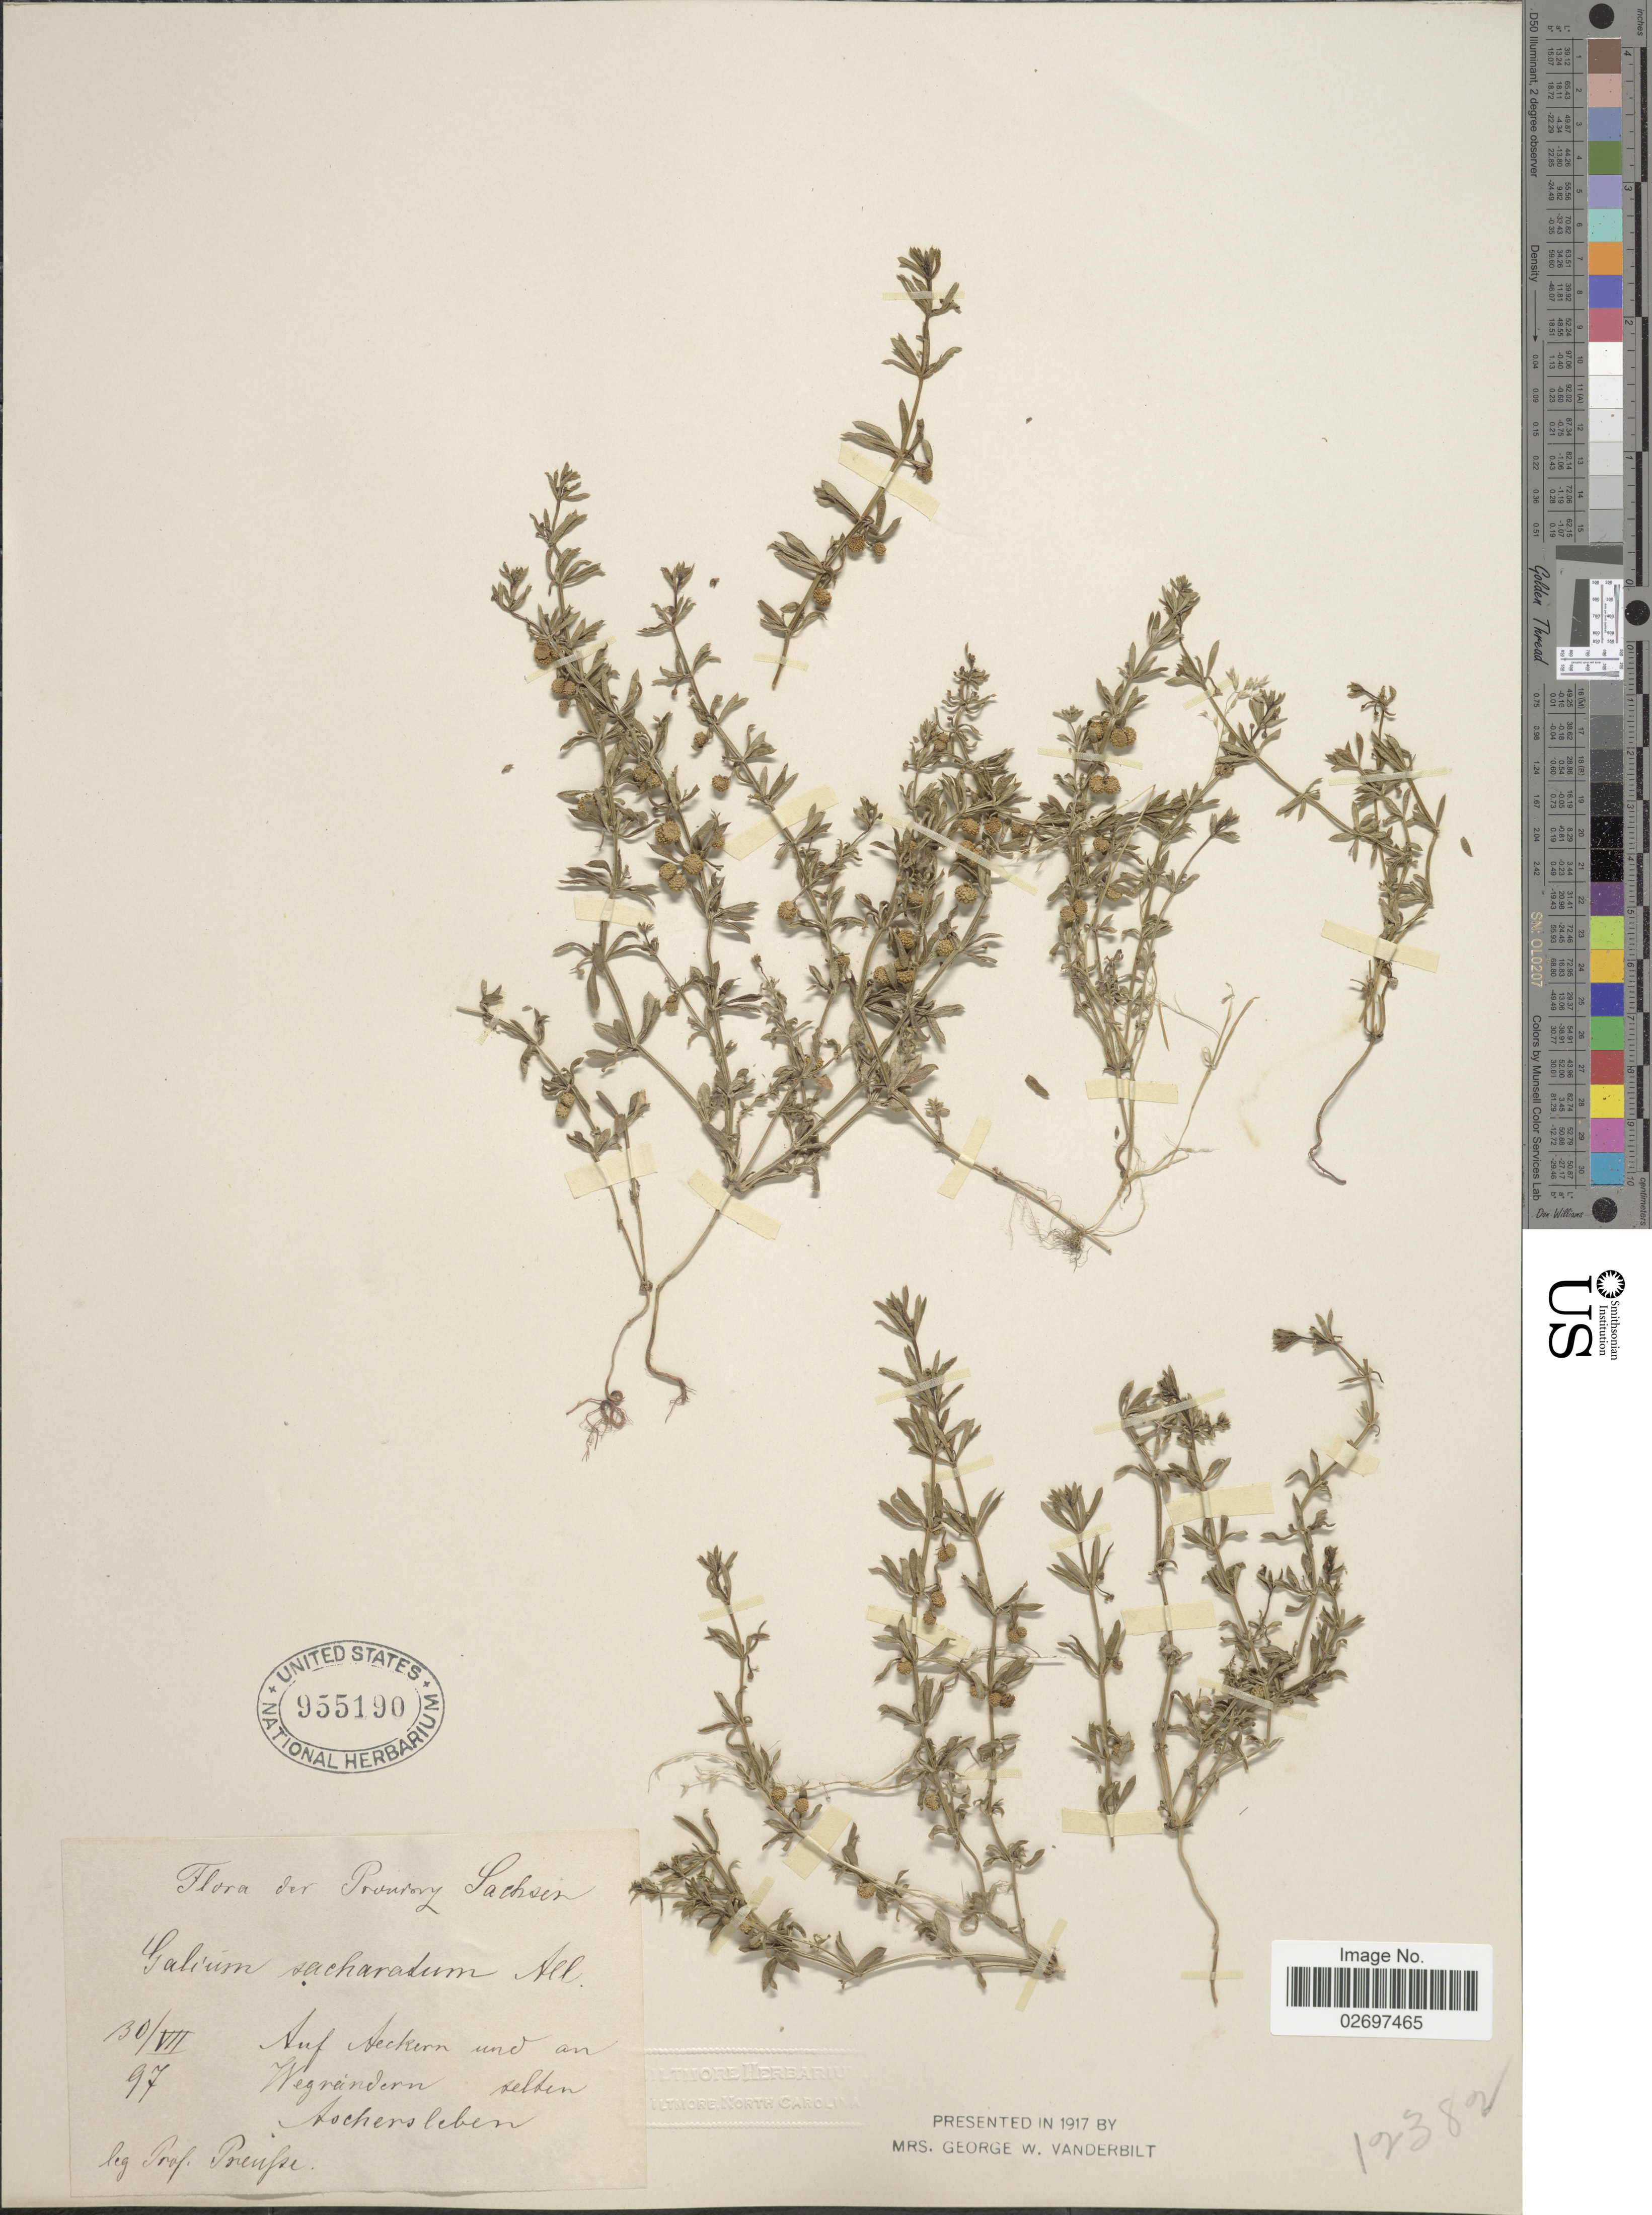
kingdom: Plantae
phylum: Tracheophyta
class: Magnoliopsida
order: Gentianales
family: Rubiaceae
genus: Galium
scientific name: Galium saccharatum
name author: All.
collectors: Preusse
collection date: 1897-07-30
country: Germany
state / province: Sachsen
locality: Provinz Sachsen. Auf Aeckern und an Wegreindern selden Aschersleben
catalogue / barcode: US 955190